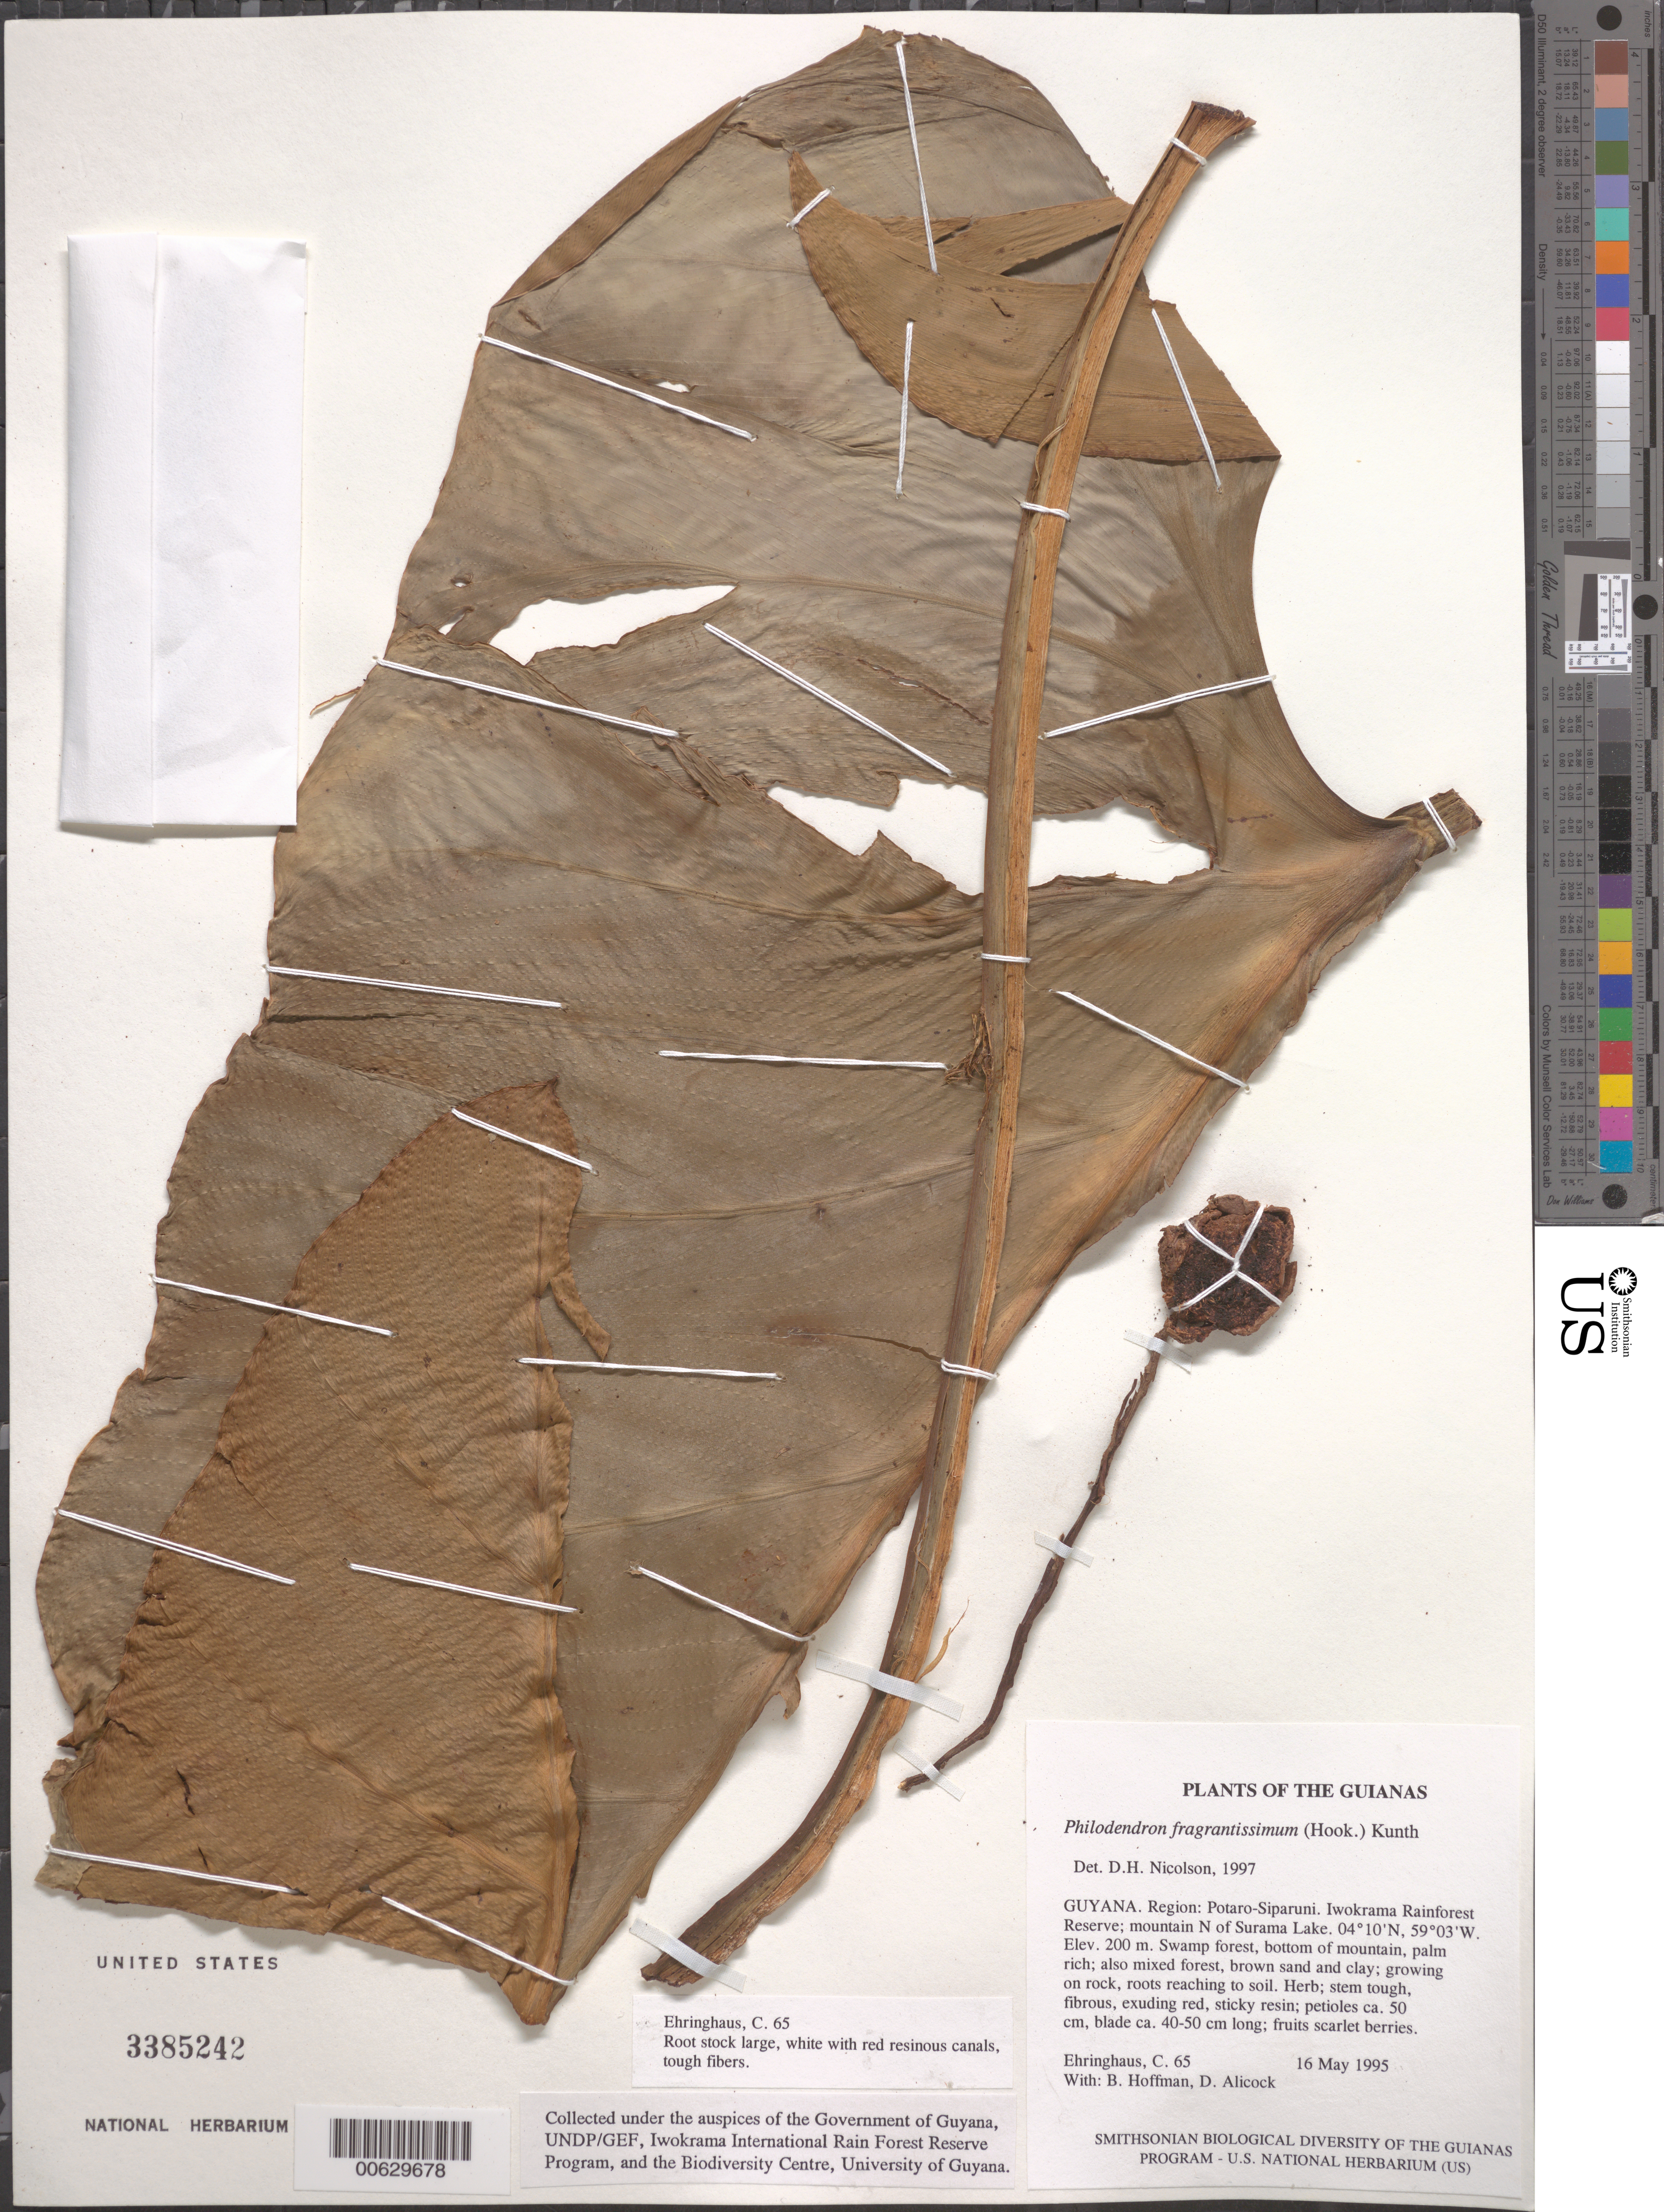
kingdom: Plantae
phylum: Tracheophyta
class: Liliopsida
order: Alismatales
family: Araceae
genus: Philodendron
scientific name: Philodendron fragrantissimum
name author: (G. Don) Kunth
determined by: Nicolson, Dan H.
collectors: C. Ehringhaus, B. Hoffman & D. Allicock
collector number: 65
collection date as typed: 16 May 1995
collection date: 1995-05-16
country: Guyana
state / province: Potaro-Siparuni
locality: Iwokrama Rainforest Reserve; mountain N of Surama Lake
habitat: Swamp forest, bottom of mountain, palm rich; also mixed forest, brown sand and clay; growing on rock, roots reaching to soil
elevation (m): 200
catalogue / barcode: US 3385242